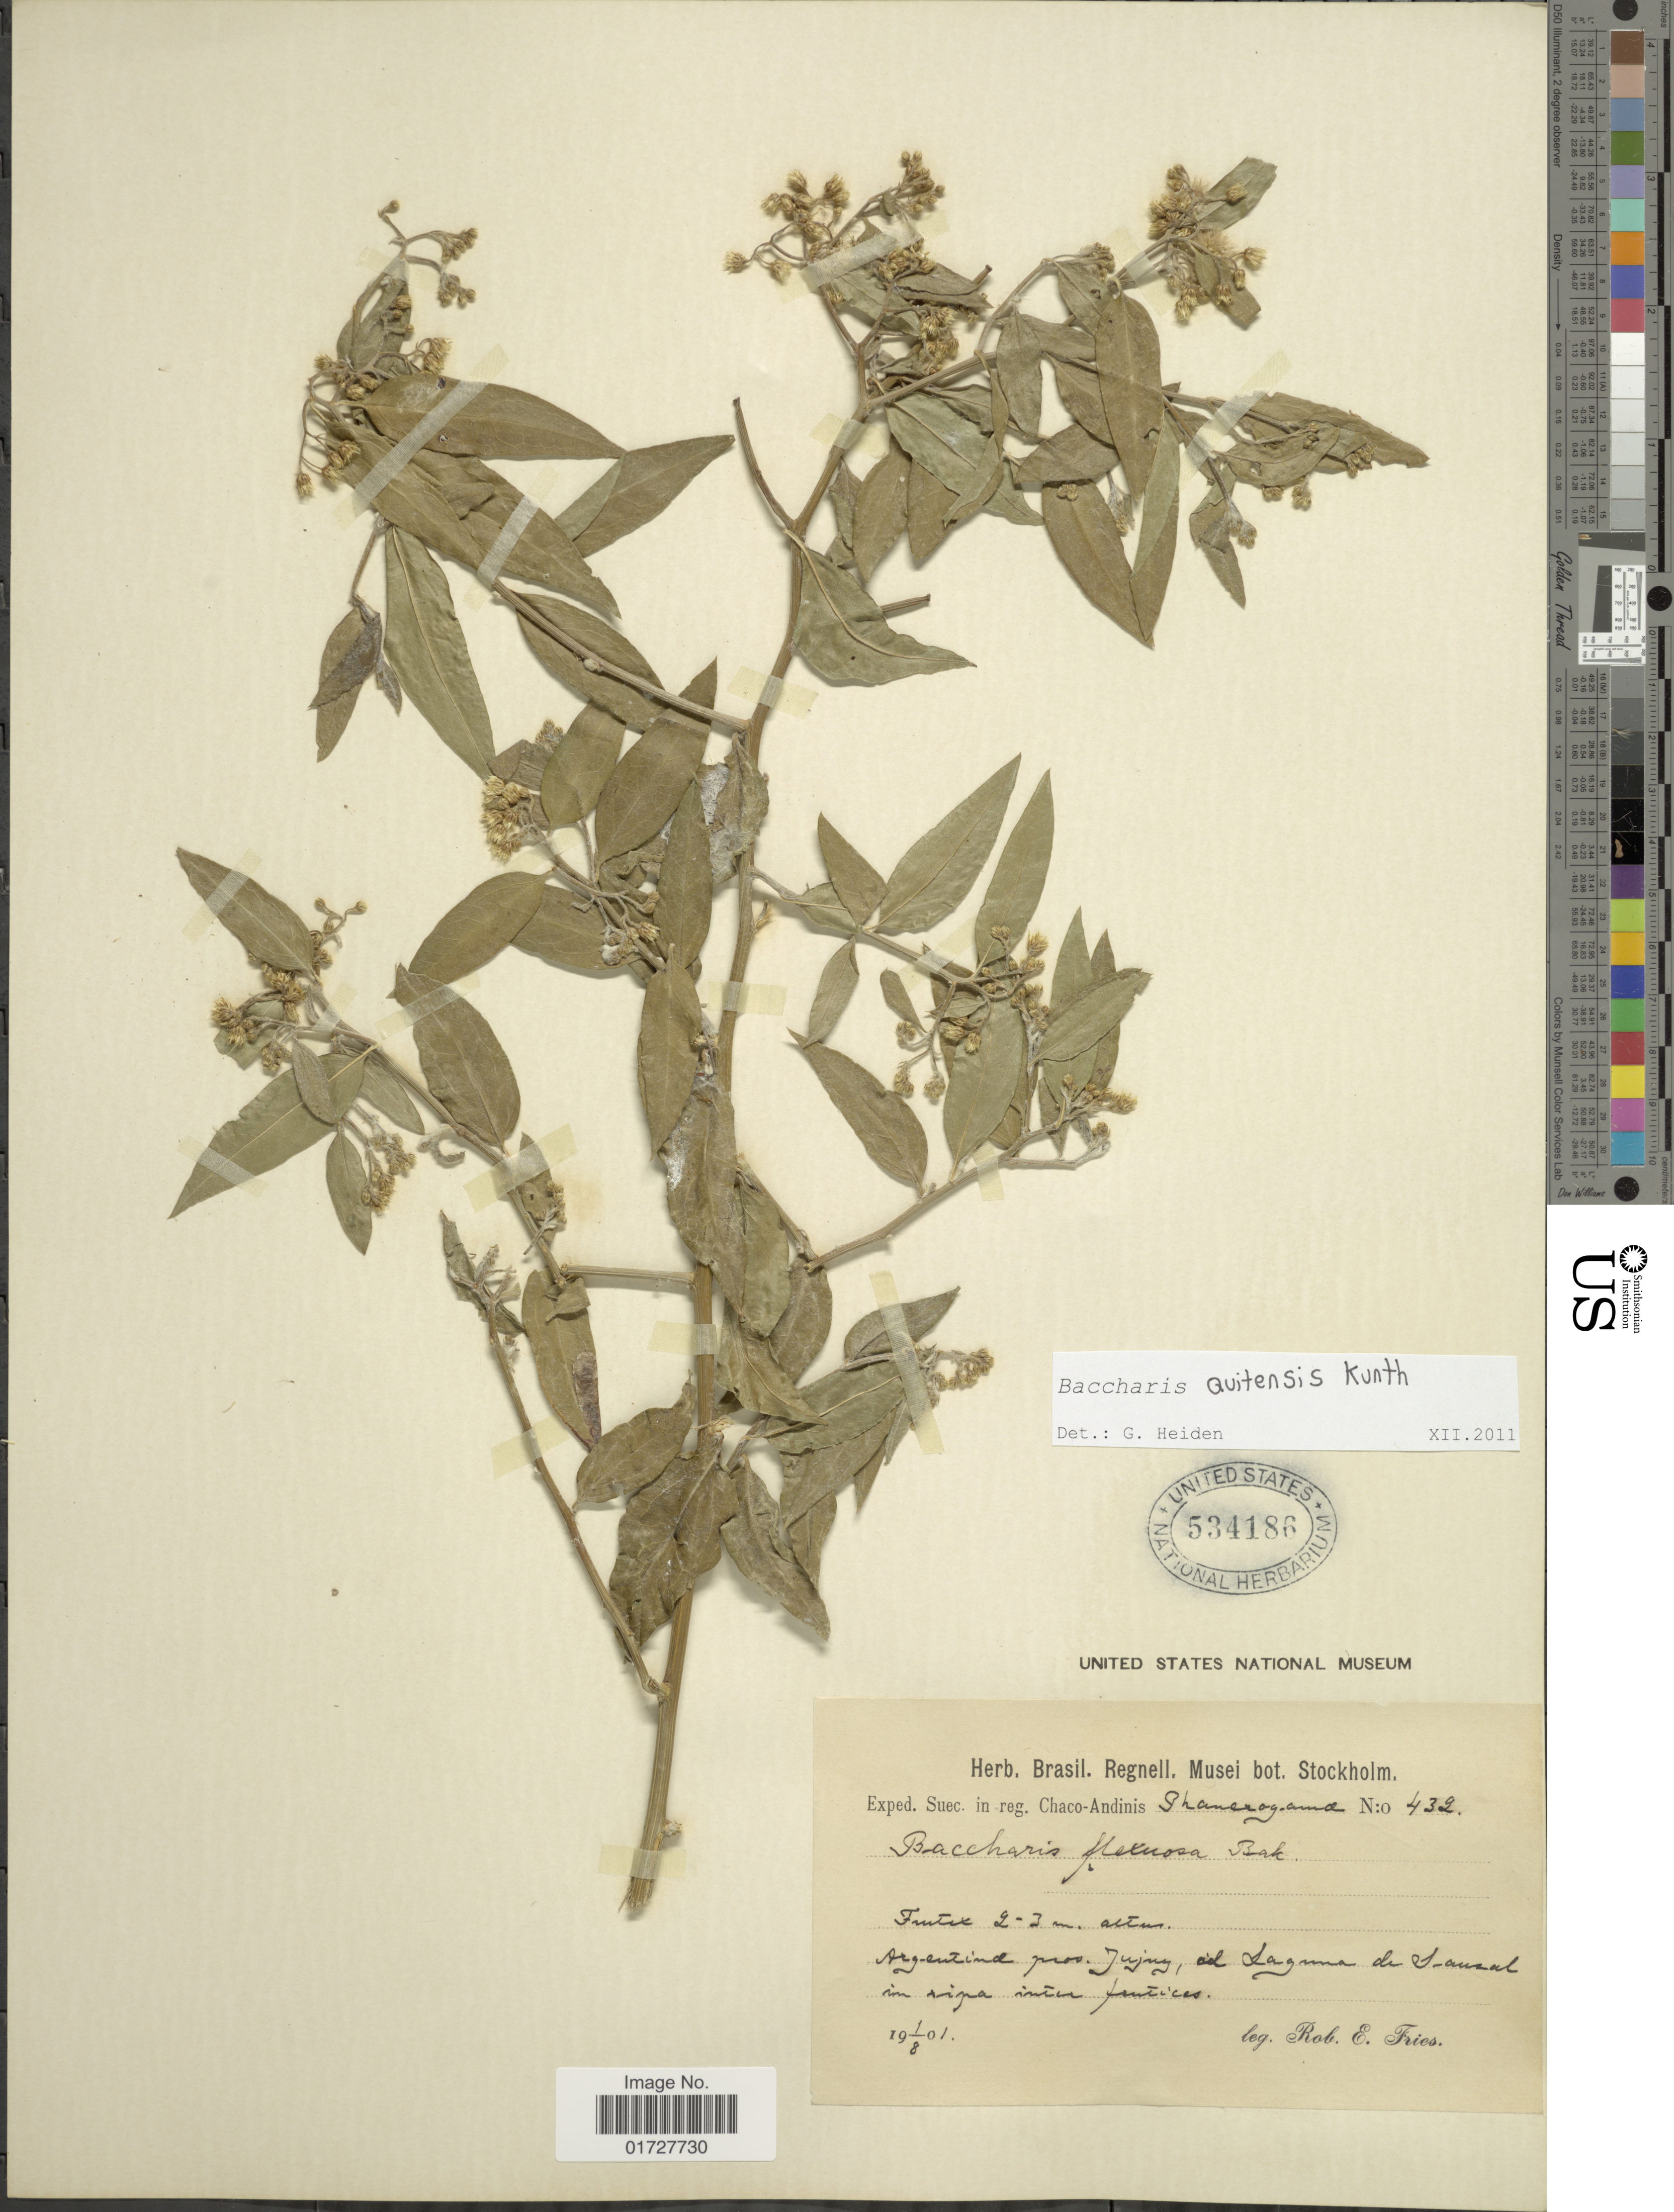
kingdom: Plantae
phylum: Tracheophyta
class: Magnoliopsida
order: Asterales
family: Asteraceae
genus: Baccharis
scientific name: Baccharis quitensis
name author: Kunth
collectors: R. E. Fries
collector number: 432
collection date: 1901-08-01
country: Argentina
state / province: Jujuy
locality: Ad Laguna de Sauzal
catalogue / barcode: US 534186